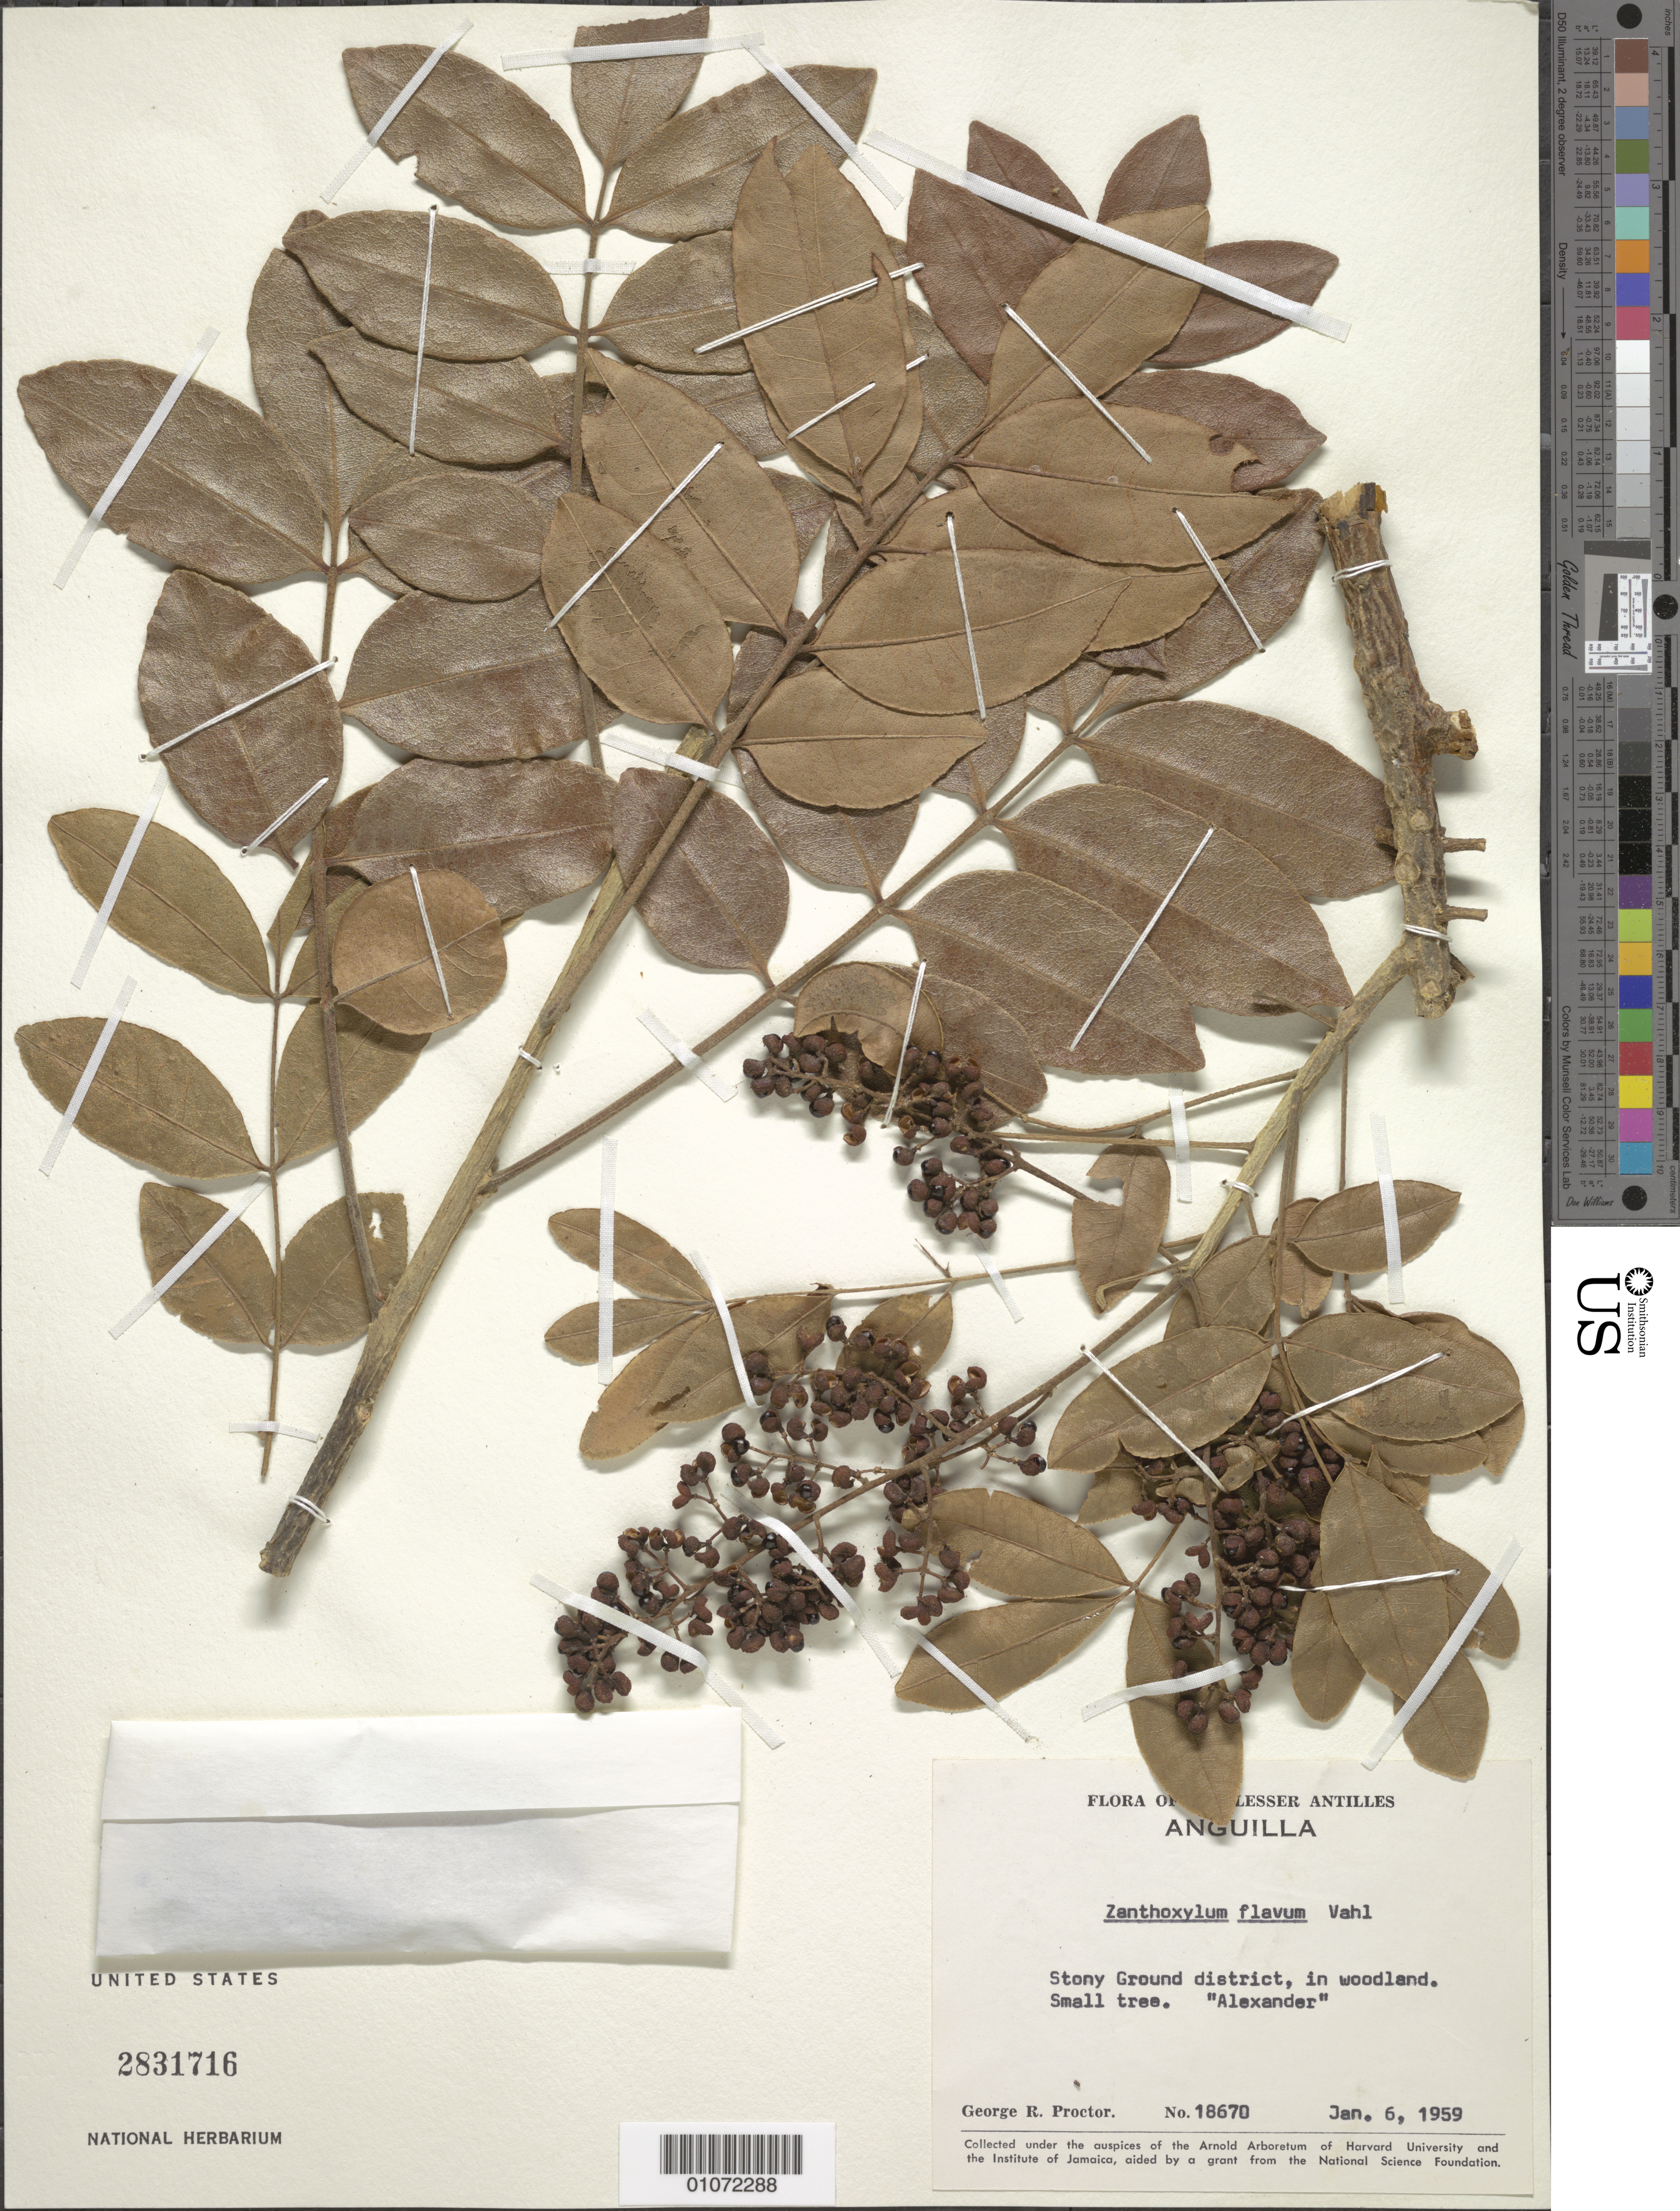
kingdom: Plantae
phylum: Tracheophyta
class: Magnoliopsida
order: Sapindales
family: Rutaceae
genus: Zanthoxylum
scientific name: Zanthoxylum flavum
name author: Vahl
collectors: G. R. Proctor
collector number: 18670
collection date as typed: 06 Jan 1959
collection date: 1959-01-06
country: Anguilla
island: Anguilla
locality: Stony Ground district, in woodland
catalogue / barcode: US 2831716